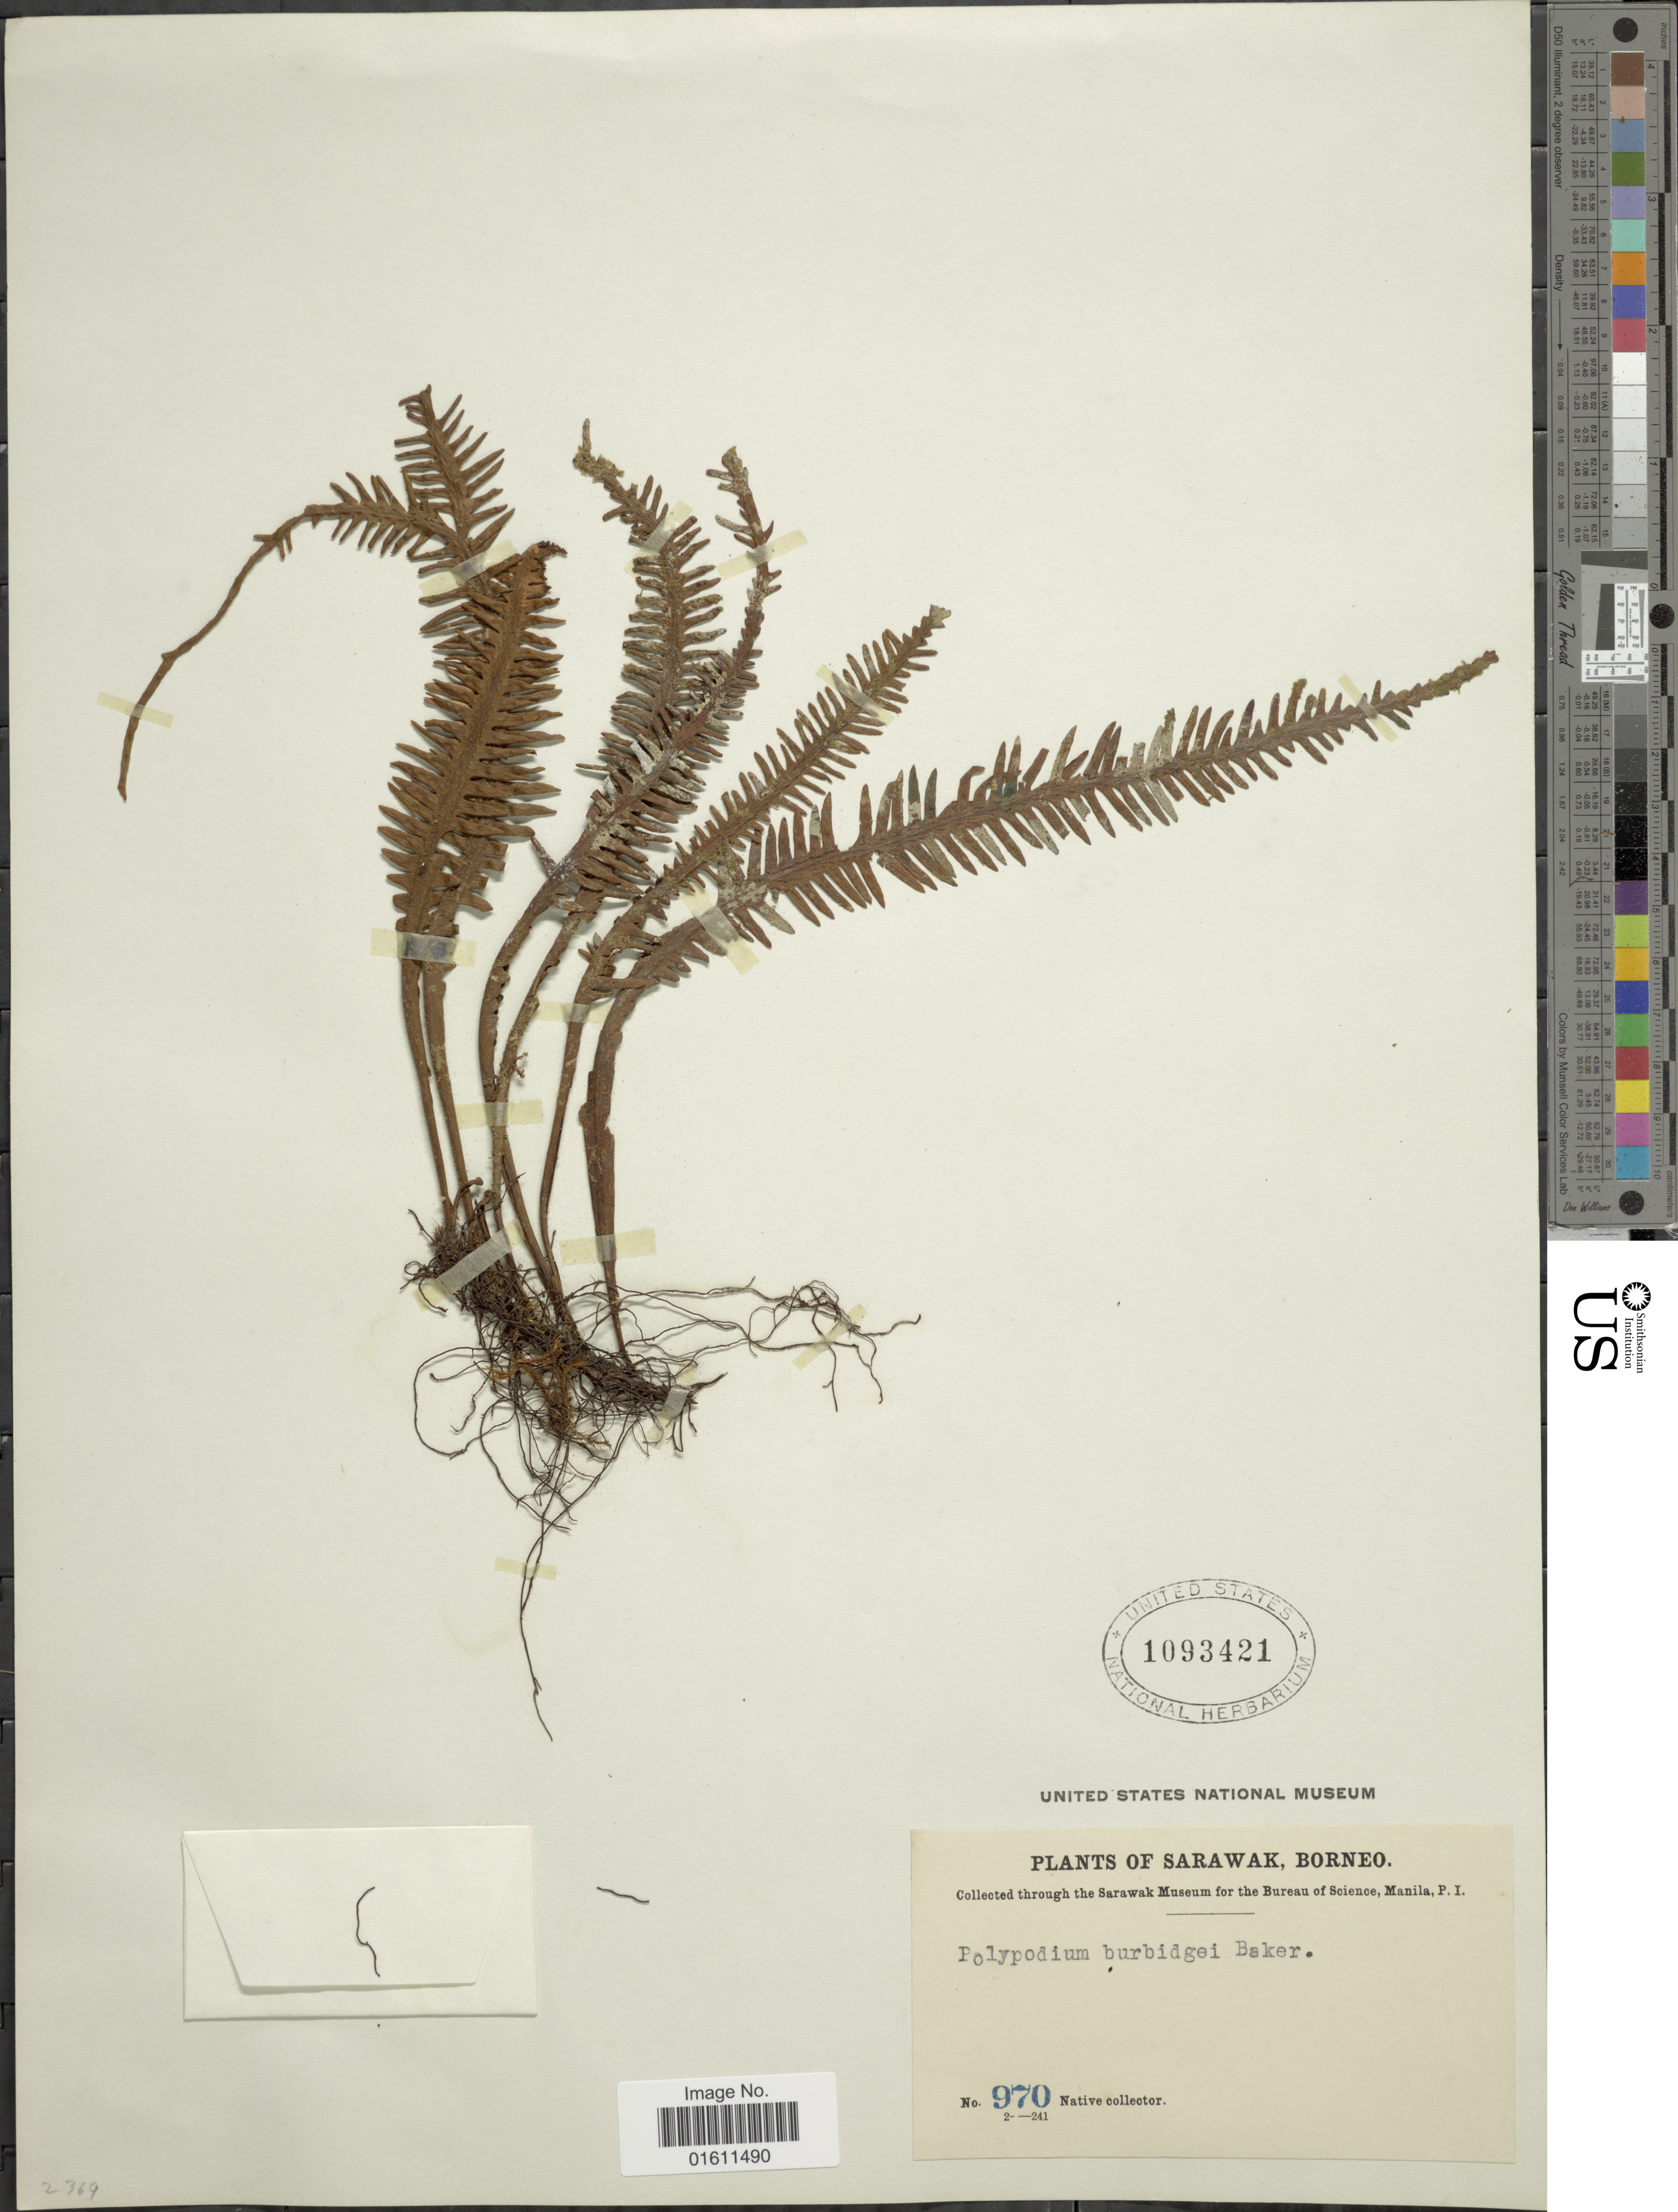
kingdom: Plantae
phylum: Tracheophyta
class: Polypodiopsida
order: Polypodiales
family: Polypodiaceae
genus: Prosaptia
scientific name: Prosaptia burbidgei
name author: (Baker) Parris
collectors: Native collector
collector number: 970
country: Malaysia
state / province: Sarawak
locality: Sarawak, Borneo.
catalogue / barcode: US 1093421